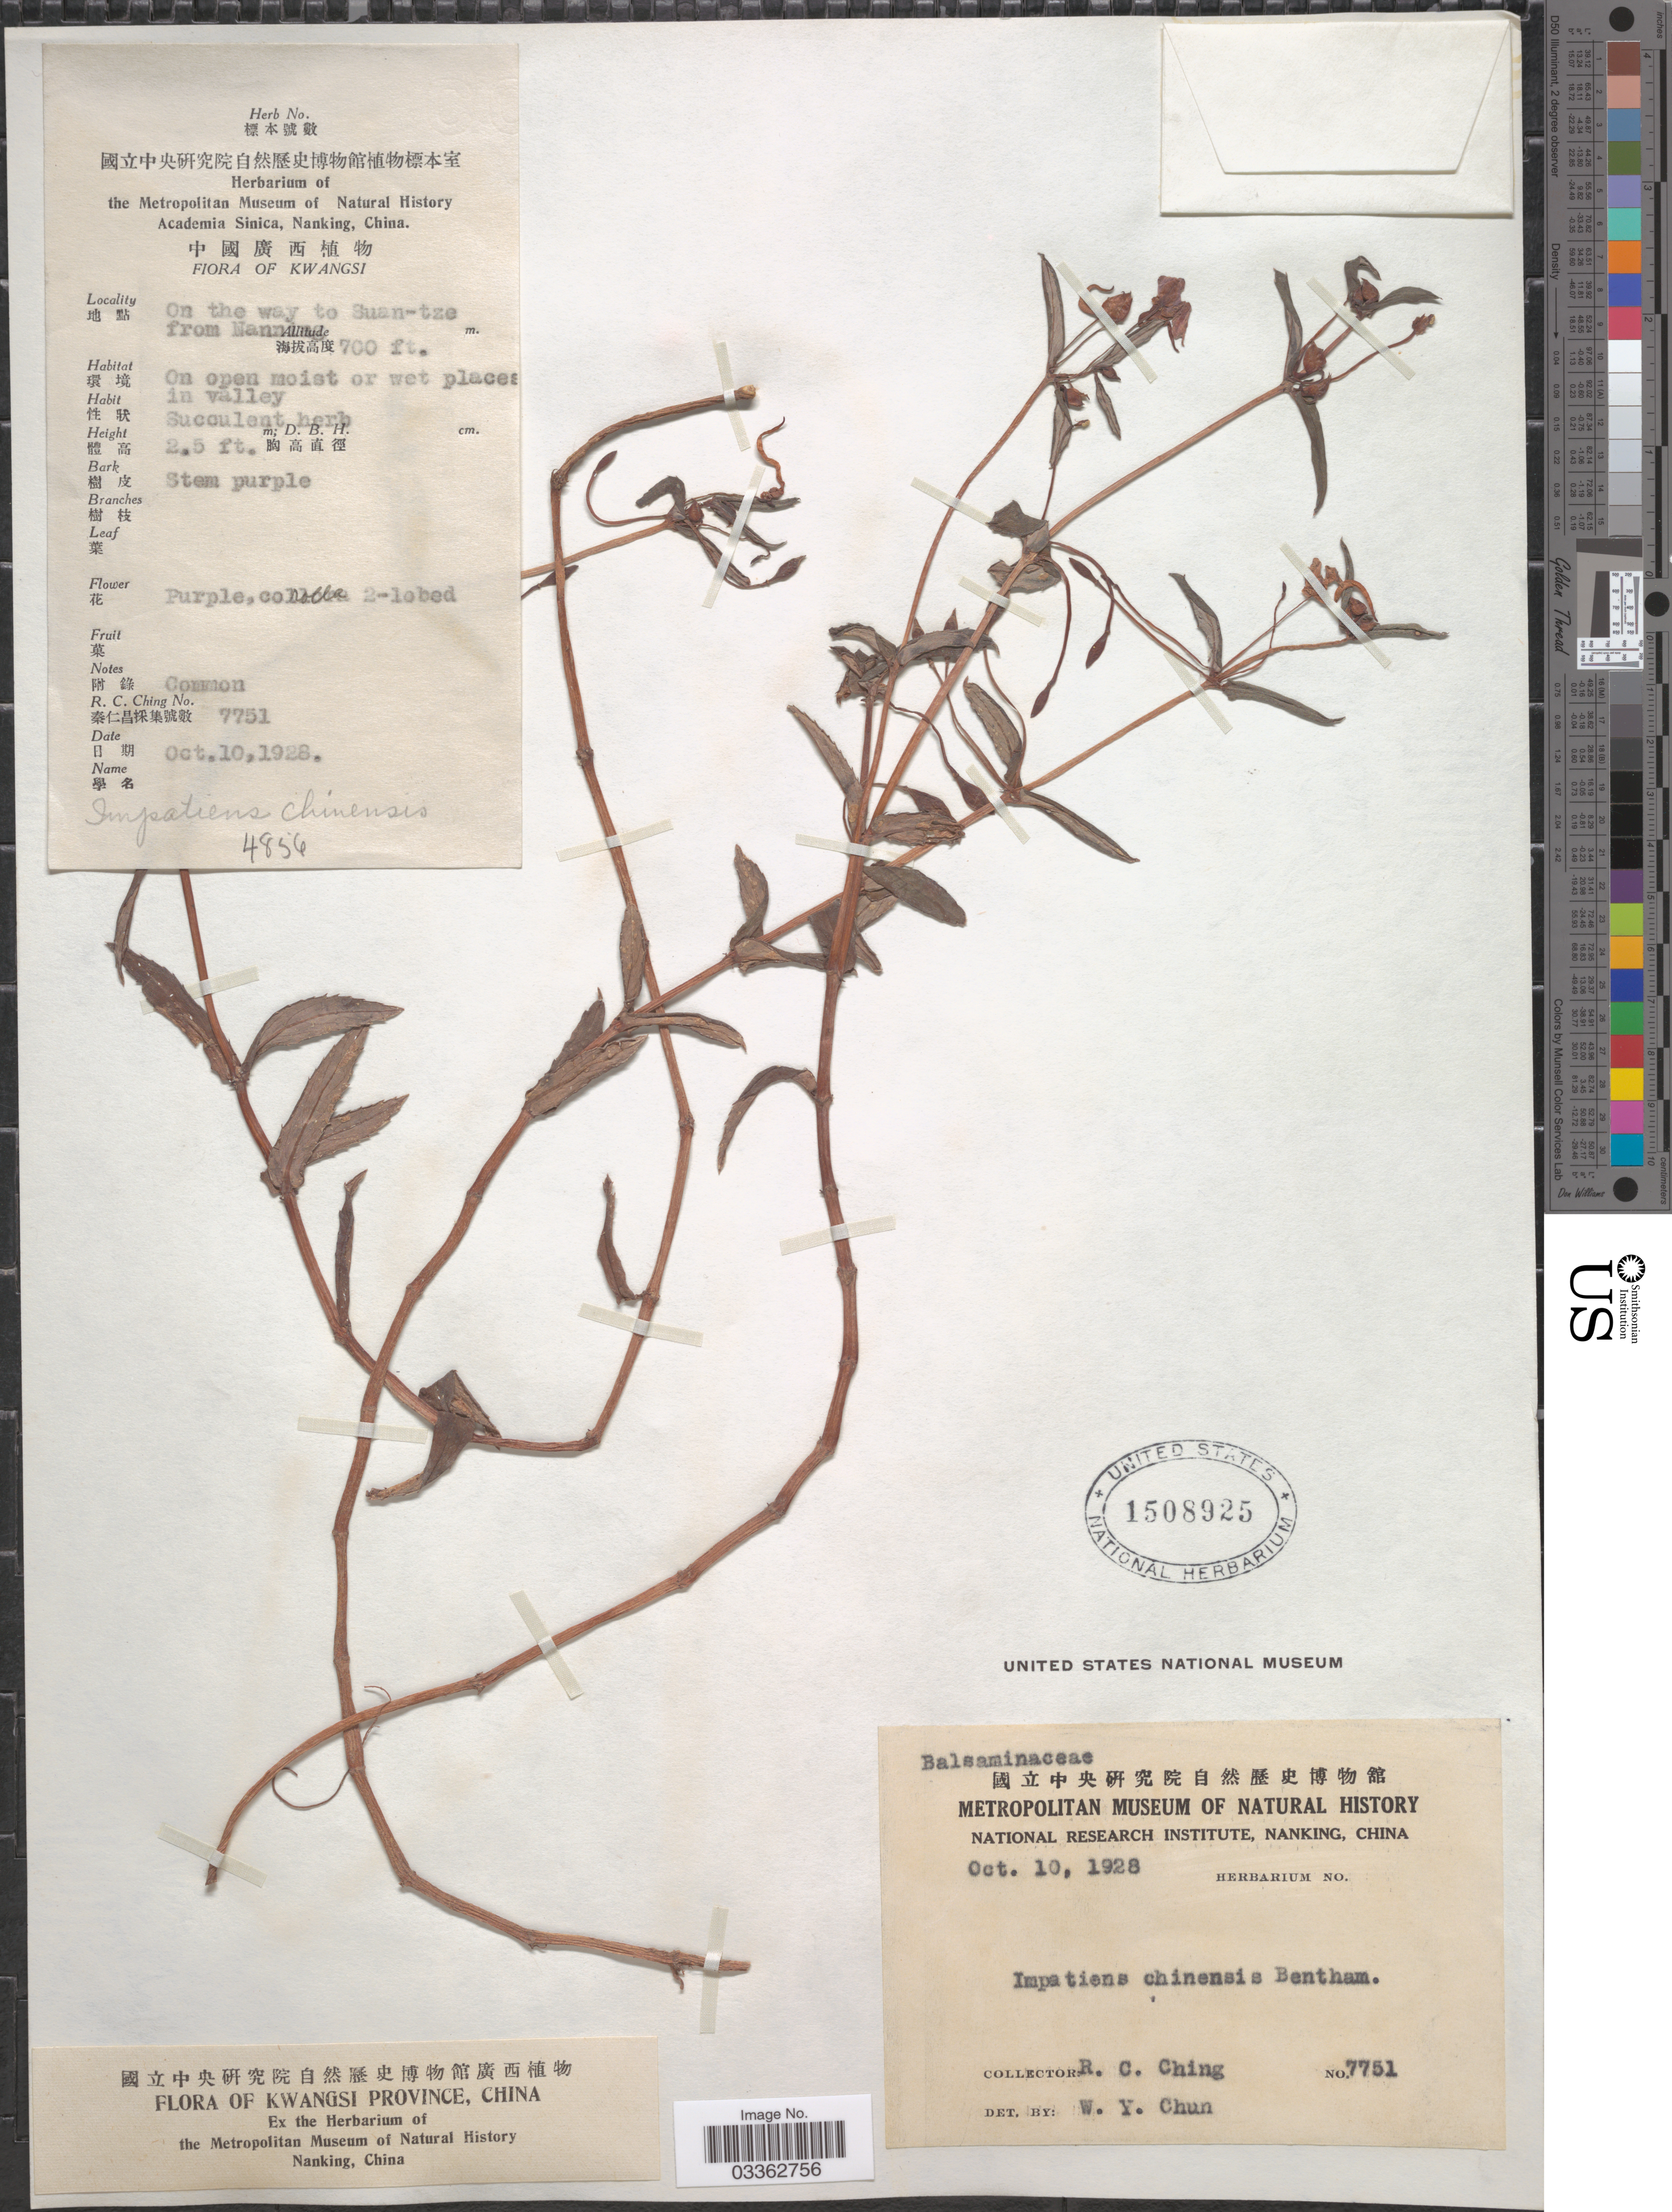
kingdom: Plantae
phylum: Tracheophyta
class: Magnoliopsida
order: Ericales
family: Balsaminaceae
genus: Impatiens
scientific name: Impatiens chinensis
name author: L.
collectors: R. C. Ching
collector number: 7751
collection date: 1928-10-10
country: China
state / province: Guangxi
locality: Kwangsi Province. On the way to Suan-tze from Nann [illegible text].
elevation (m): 213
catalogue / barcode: US 1508925